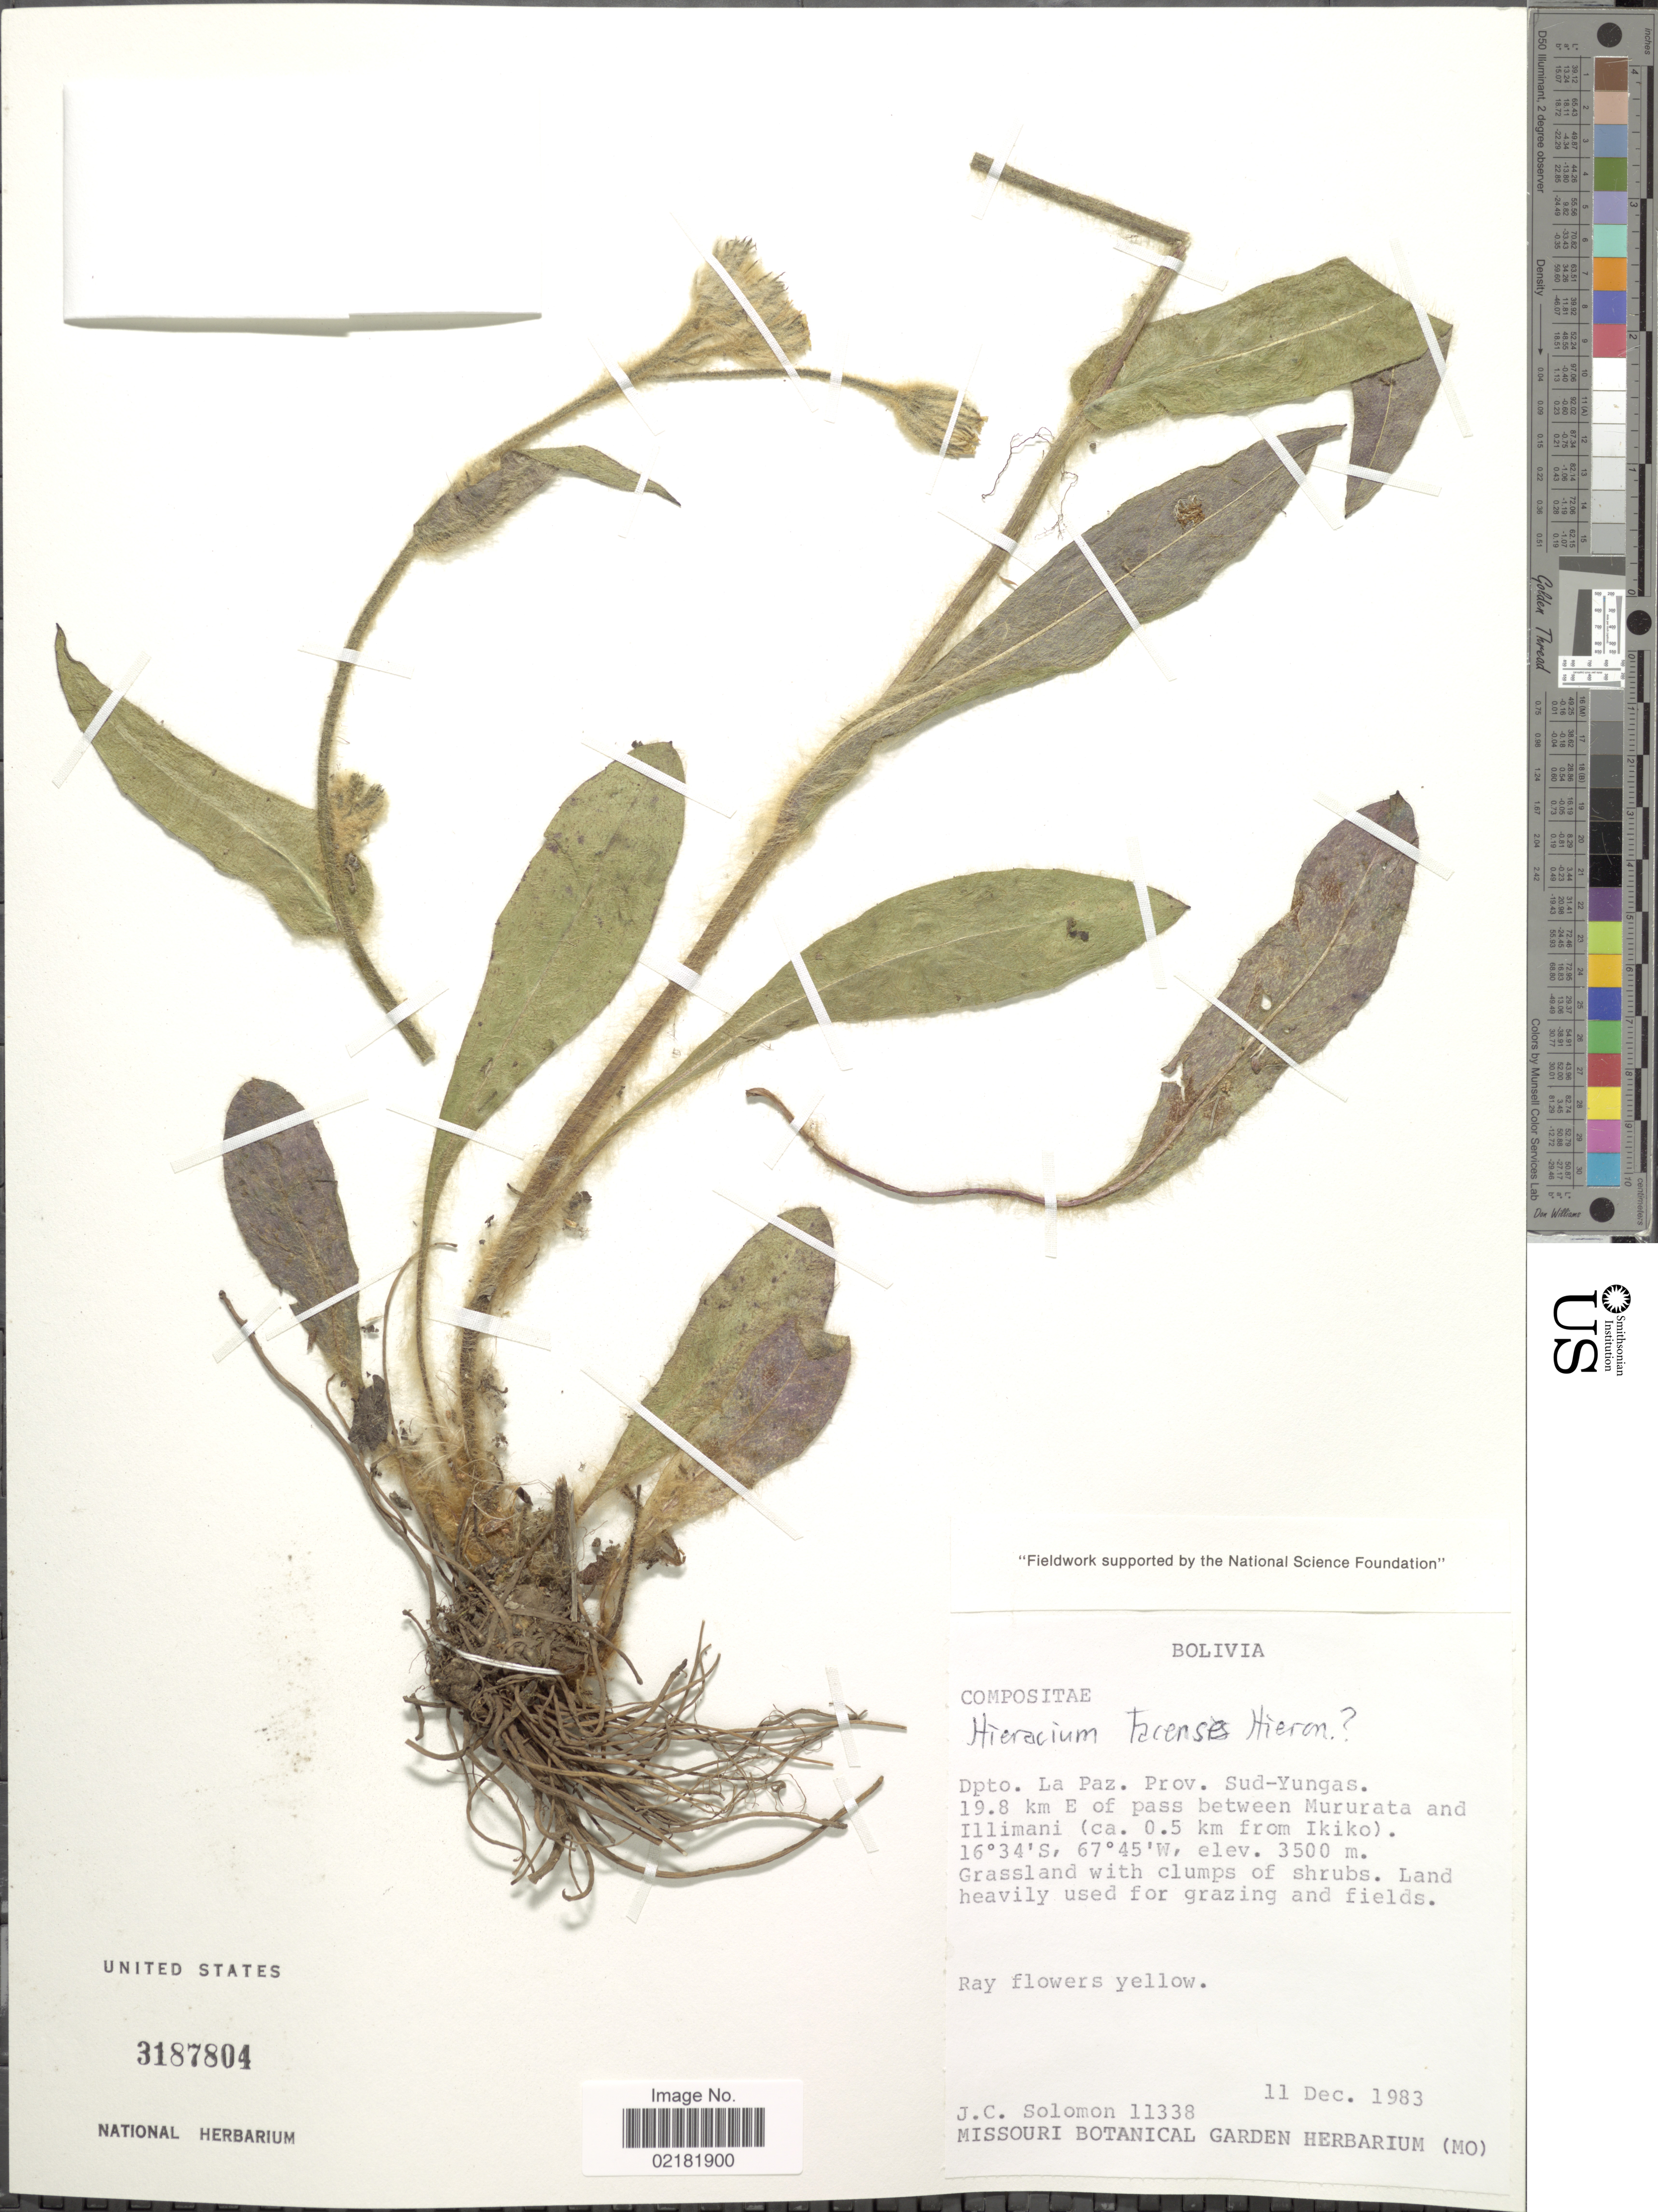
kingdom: Plantae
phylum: Tracheophyta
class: Magnoliopsida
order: Asterales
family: Asteraceae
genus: Hieracium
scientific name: Hieracium tacense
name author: Hieron.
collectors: J. C. Solomon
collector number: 11338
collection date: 1983-12-11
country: Bolivia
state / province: La Paz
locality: Prov. Sud-Yungas, 19.8 km E of pass between Mururata and Illimani (ca. 0.5 km from Ikiko).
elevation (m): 3500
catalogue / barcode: US 3187804